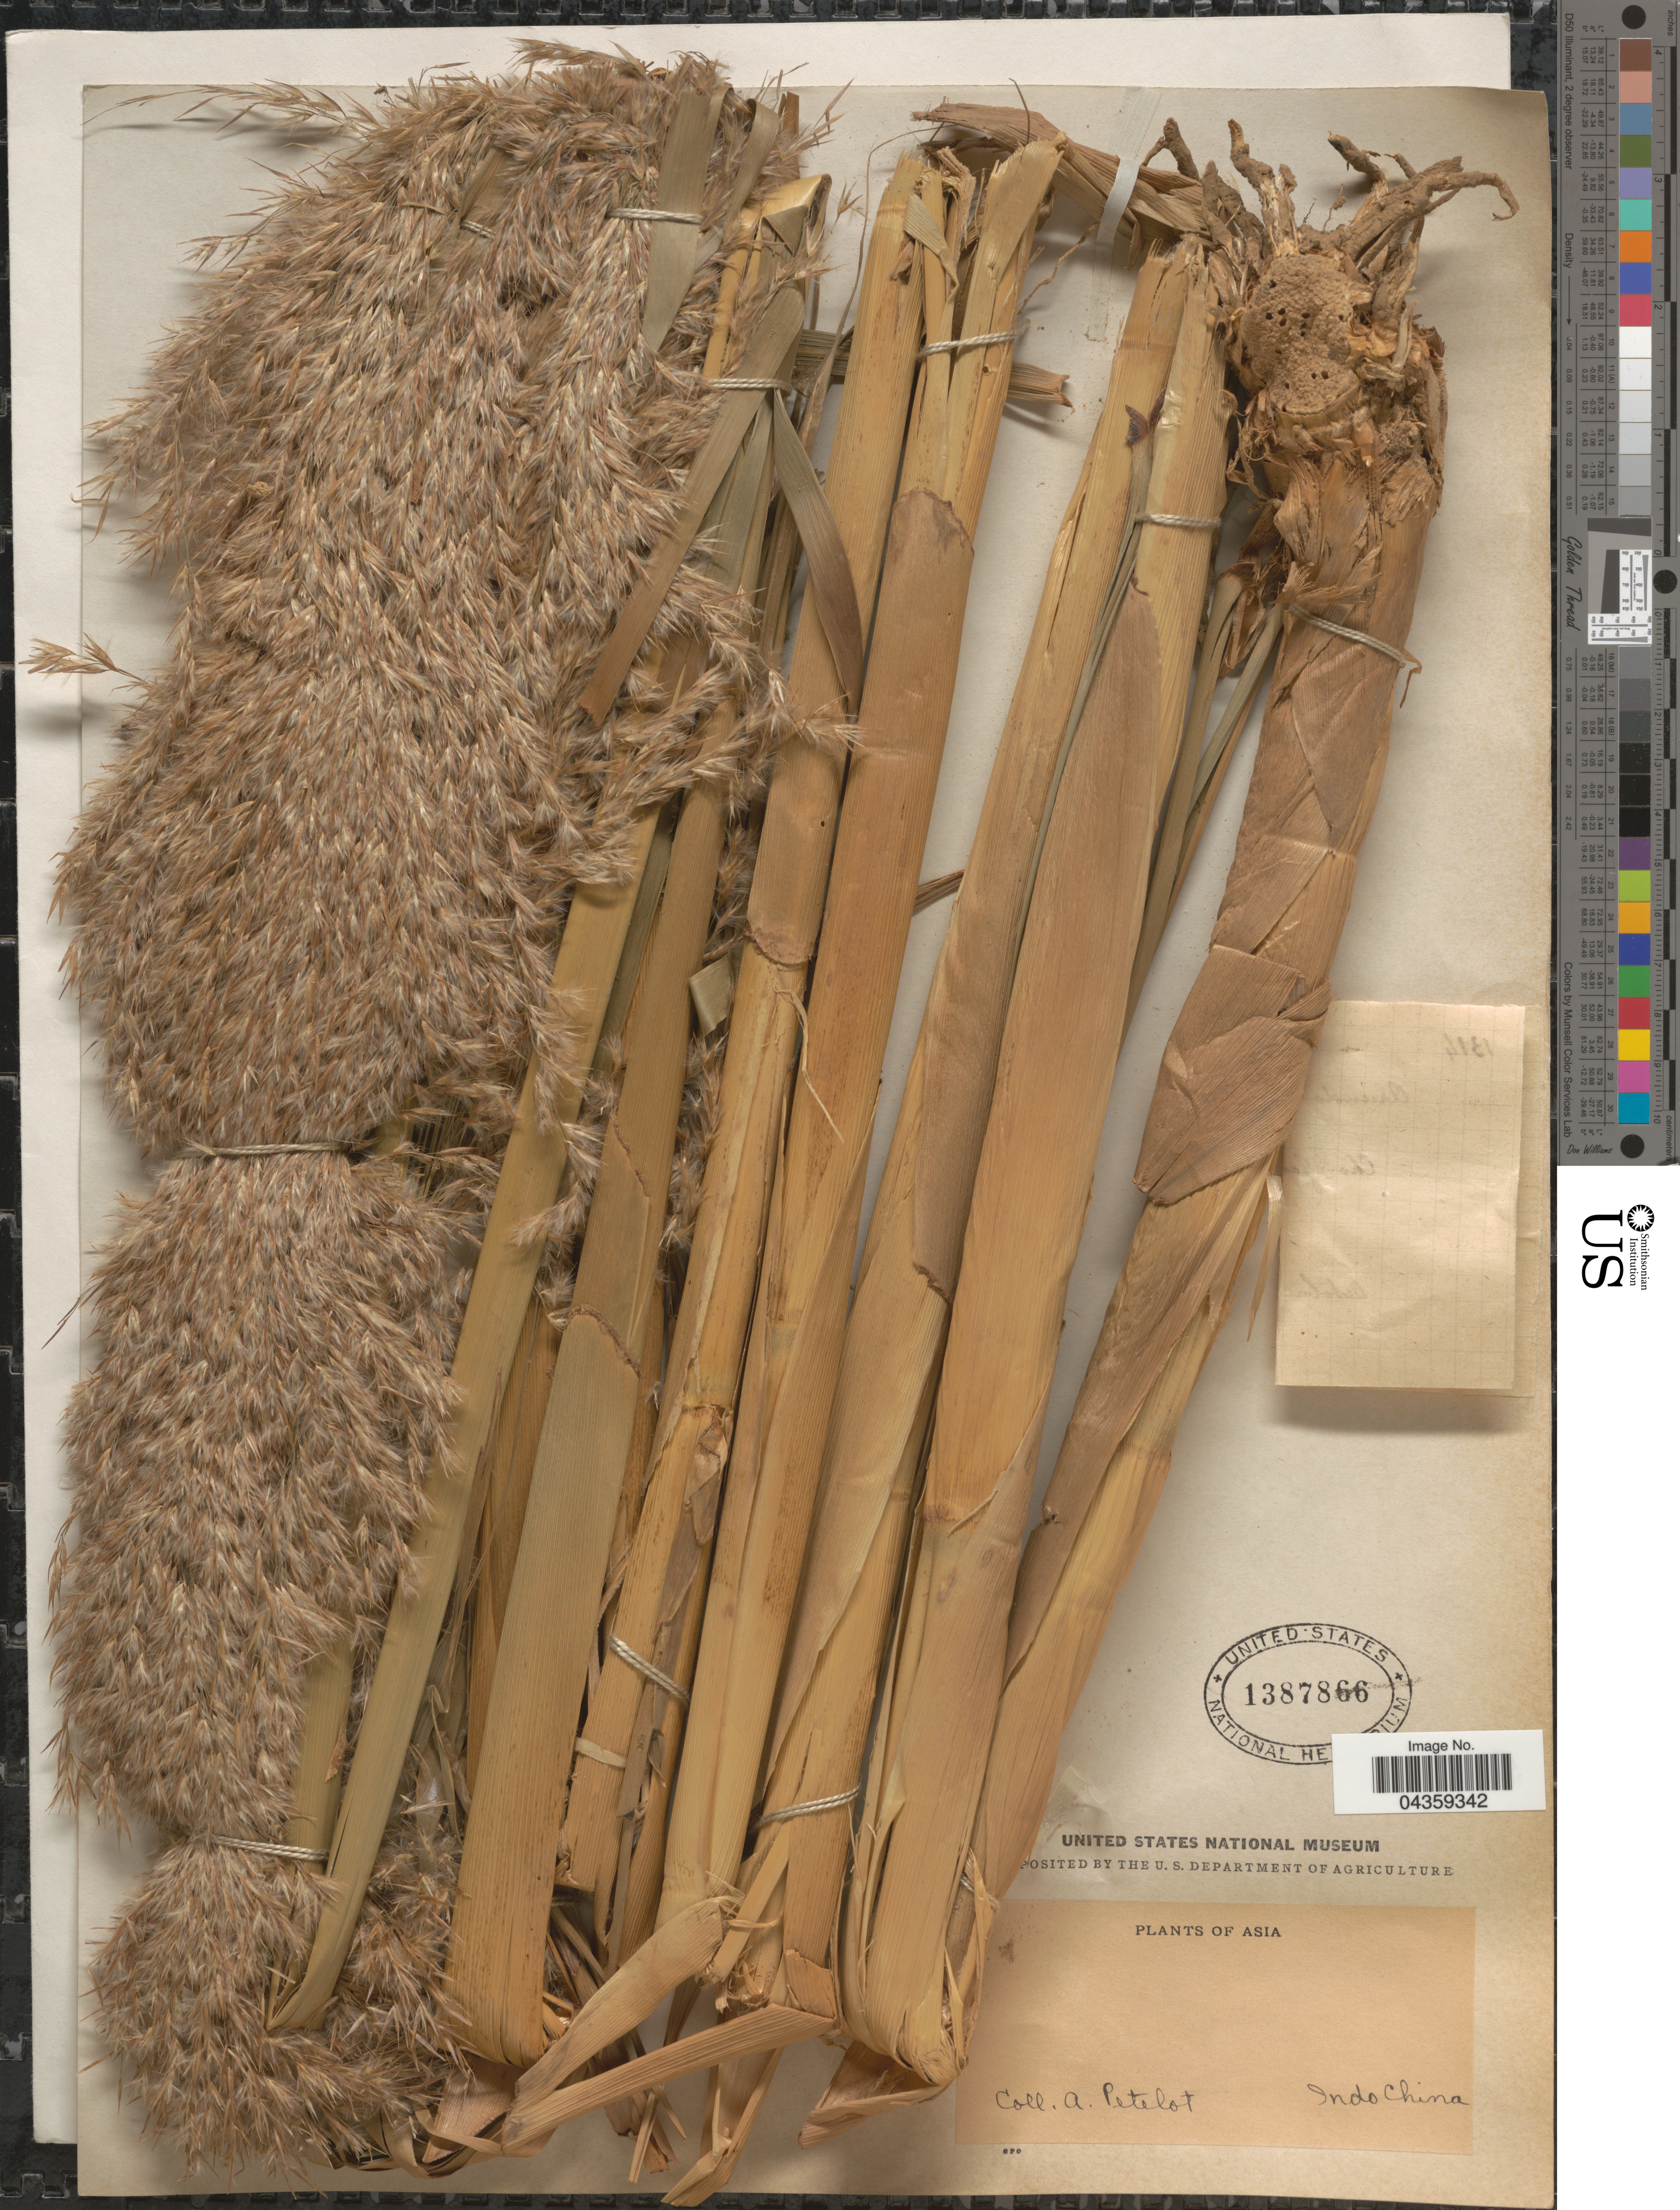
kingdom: Plantae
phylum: Tracheophyta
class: Liliopsida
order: Poales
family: Poaceae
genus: Arundo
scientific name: Arundo donax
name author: L.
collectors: A. Petelot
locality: Asia. Indo China.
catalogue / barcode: US 1387866